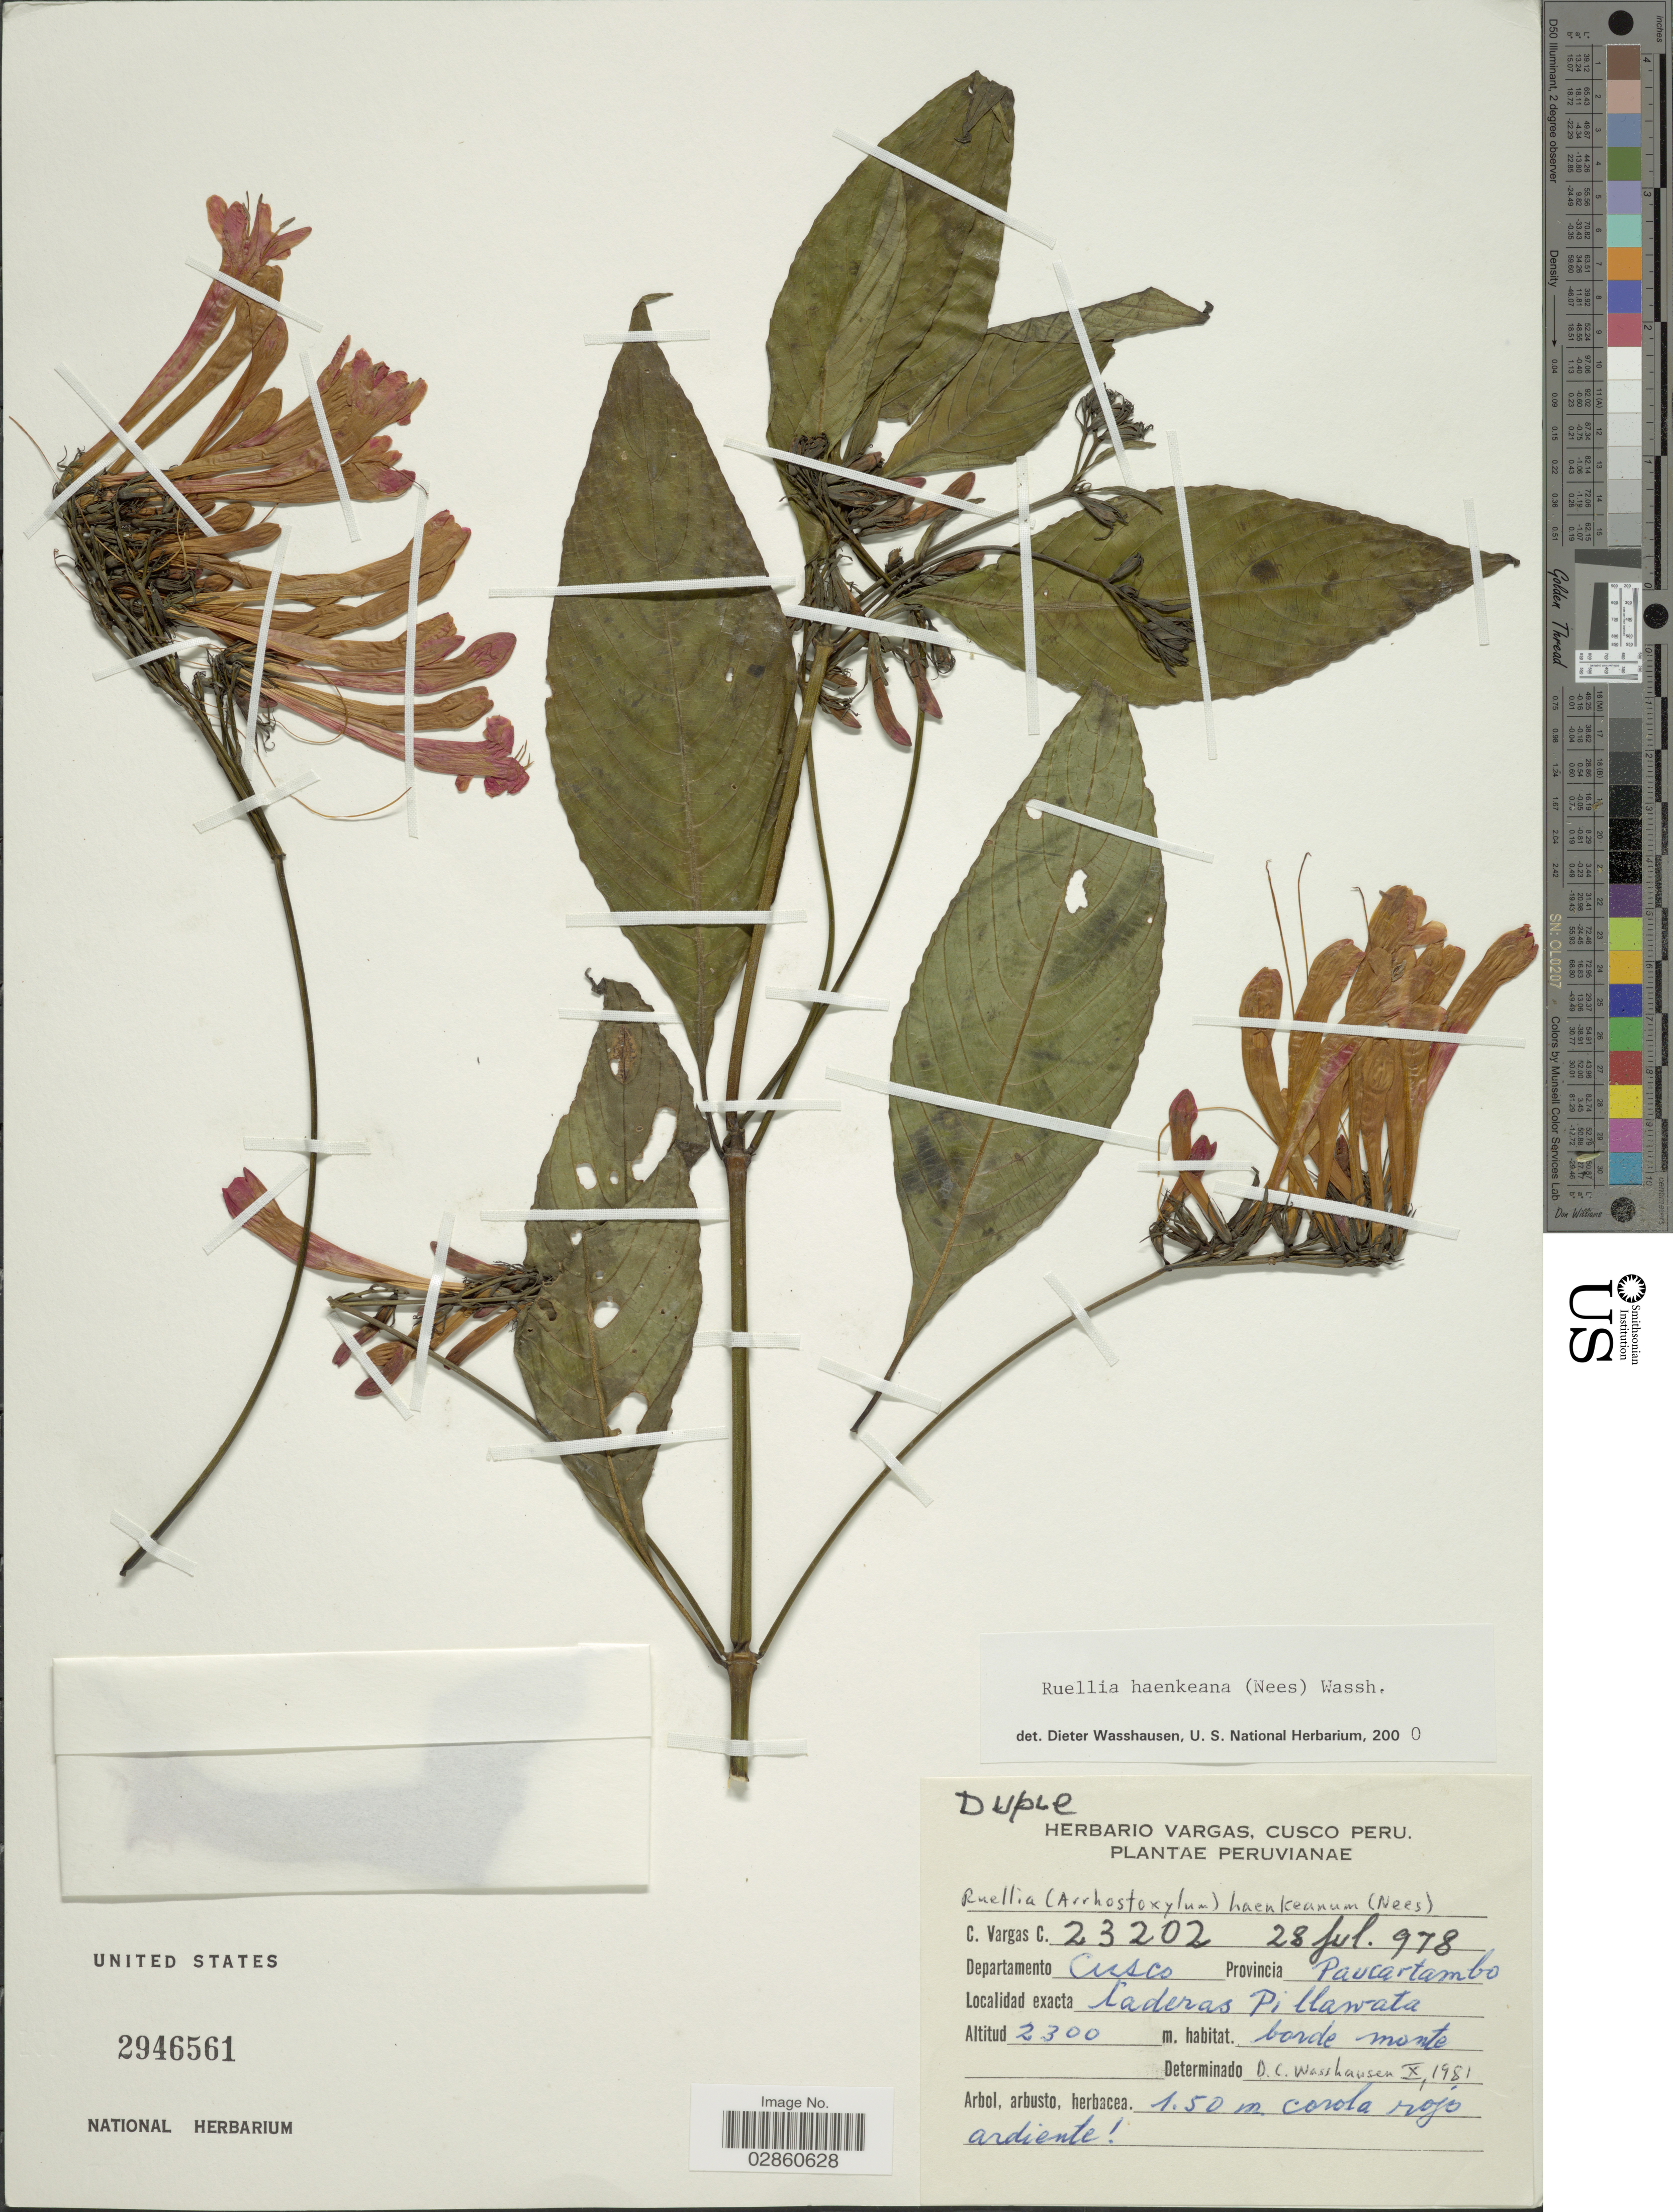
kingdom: Plantae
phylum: Tracheophyta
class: Magnoliopsida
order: Lamiales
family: Acanthaceae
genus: Ruellia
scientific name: Ruellia haenkeana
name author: (Nees) Wassh.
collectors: C. Vargas Calderón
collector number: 23202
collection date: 1978-07-28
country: Peru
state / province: Cusco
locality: Departamento Cusco. Provincia Paucartambo. Caderas Pillawata.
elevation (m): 2300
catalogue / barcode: US 2946561